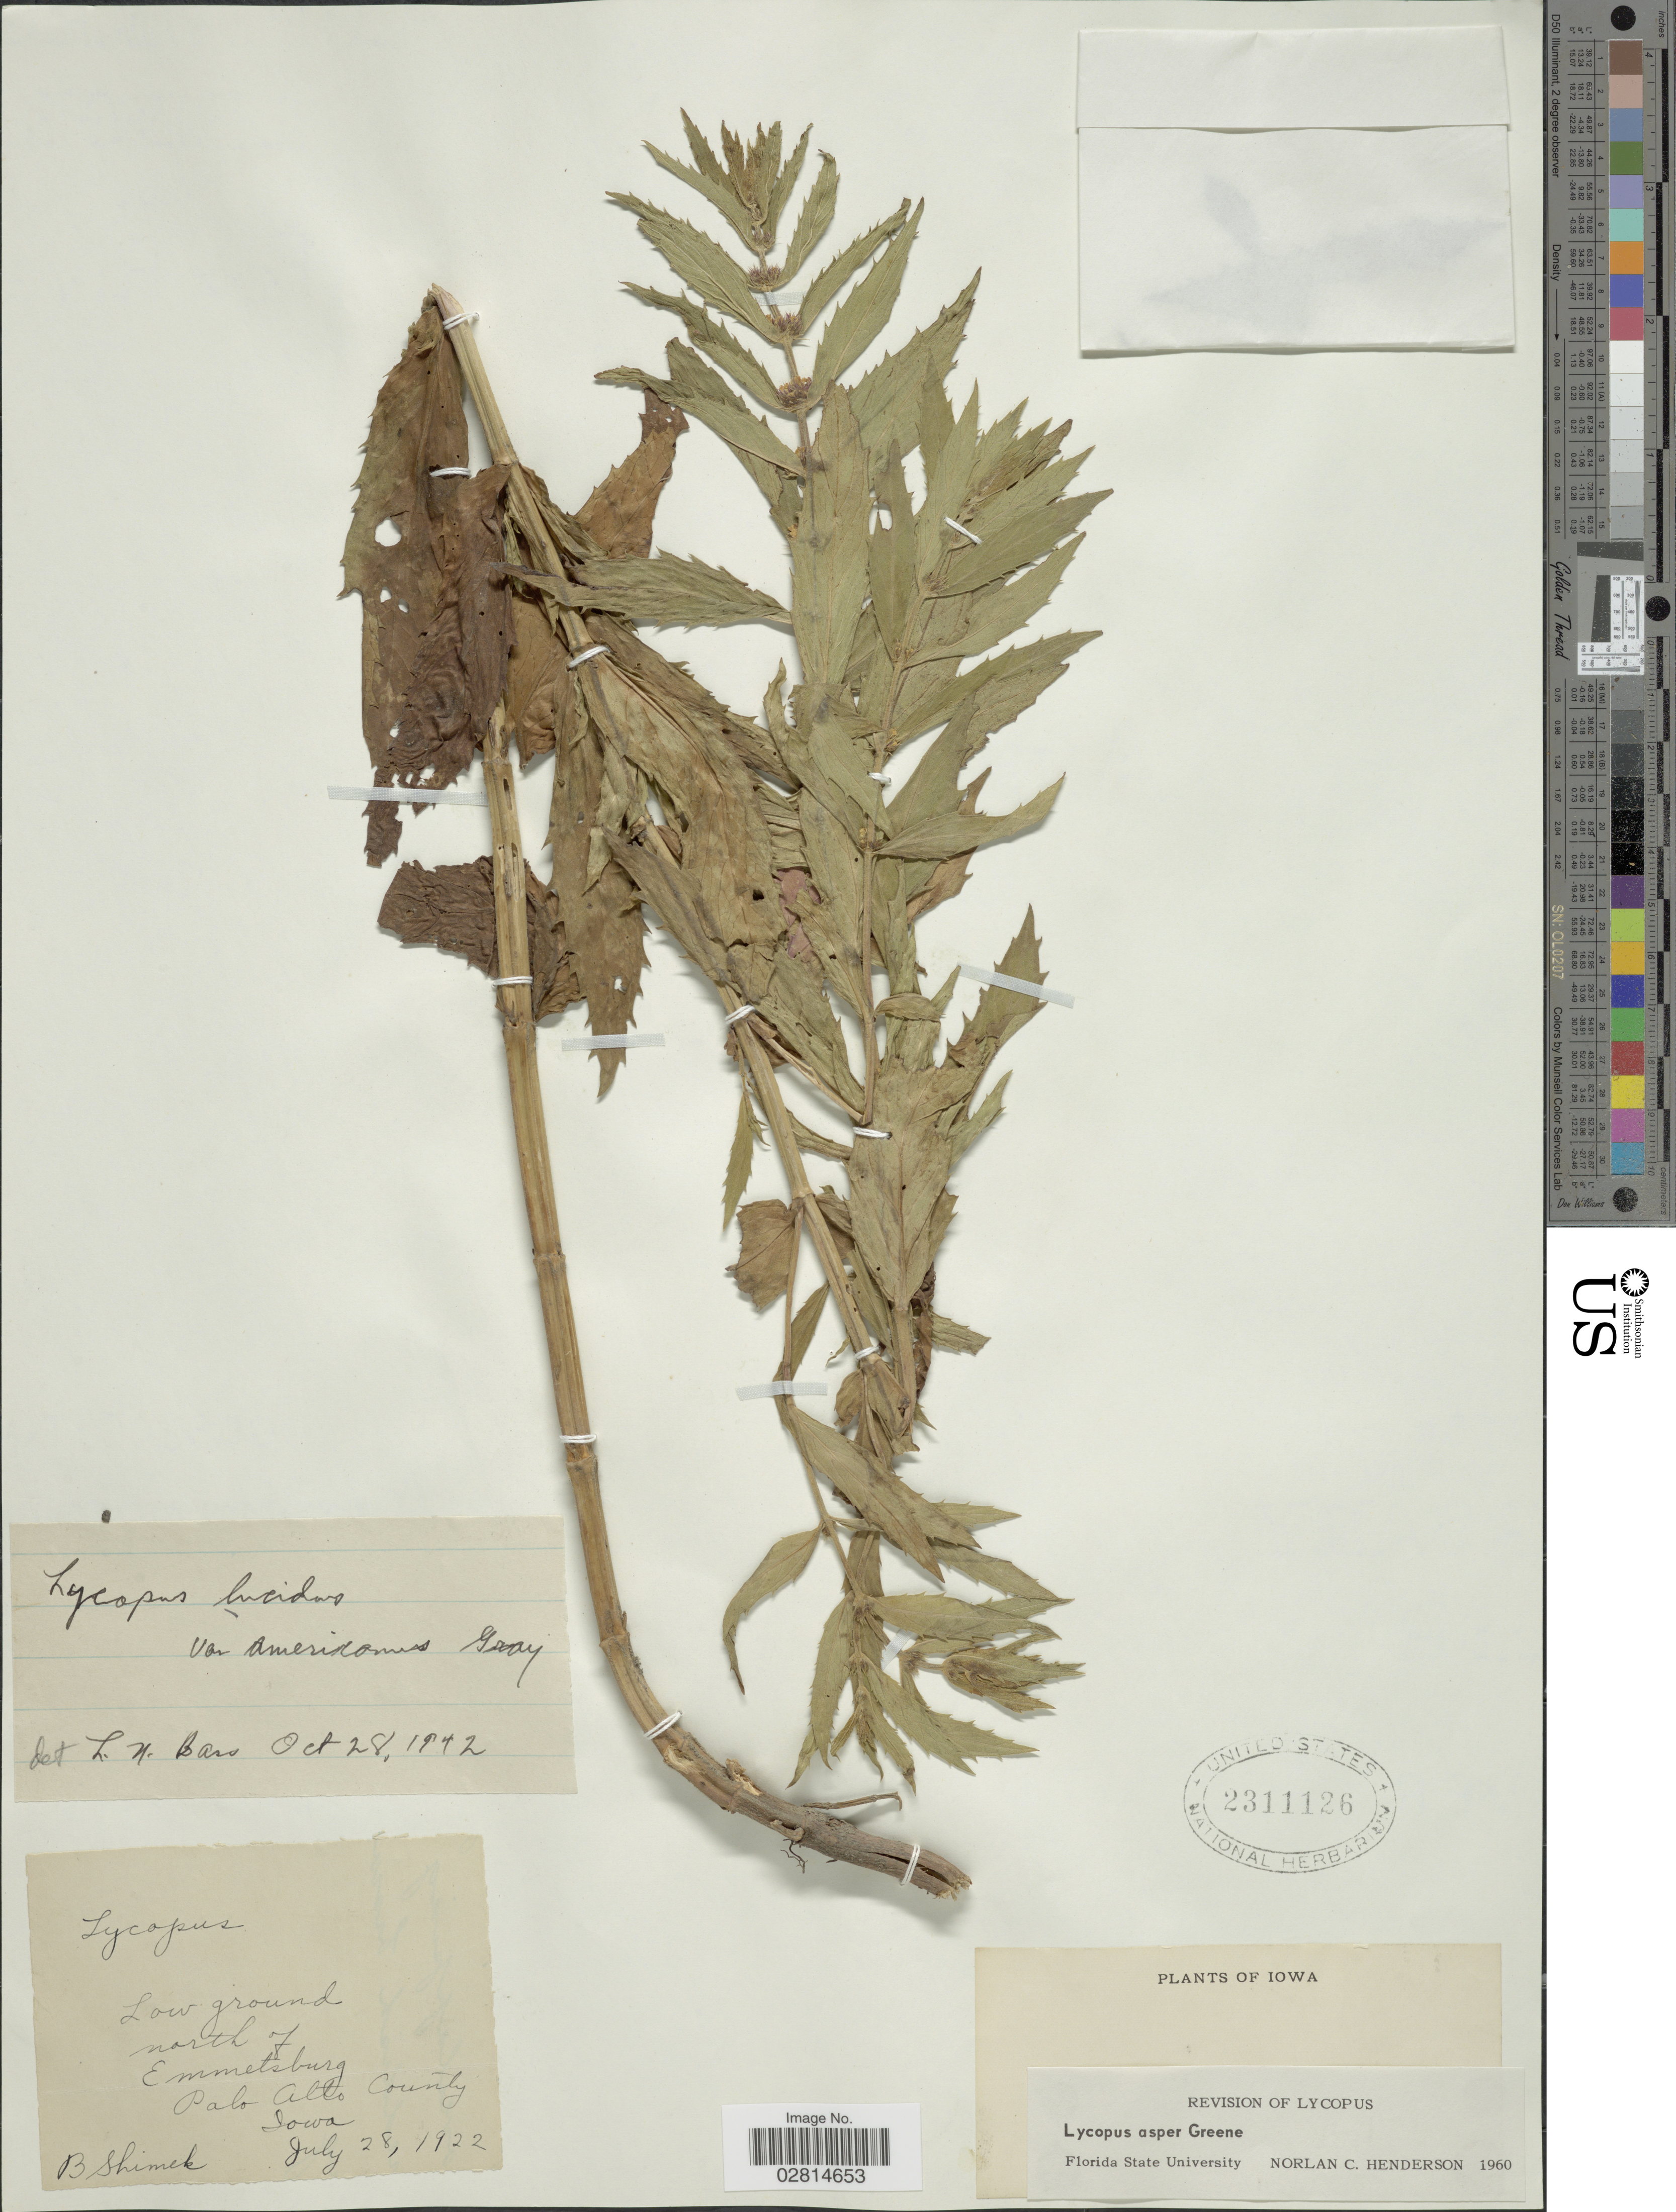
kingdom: Plantae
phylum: Tracheophyta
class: Magnoliopsida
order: Lamiales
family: Lamiaceae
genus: Lycopus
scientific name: Lycopus asper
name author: Greene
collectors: B. Shimek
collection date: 1922-07-28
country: United States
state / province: Iowa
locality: North of Emmetsburg. Palo Alto County.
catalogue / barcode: US 2311126